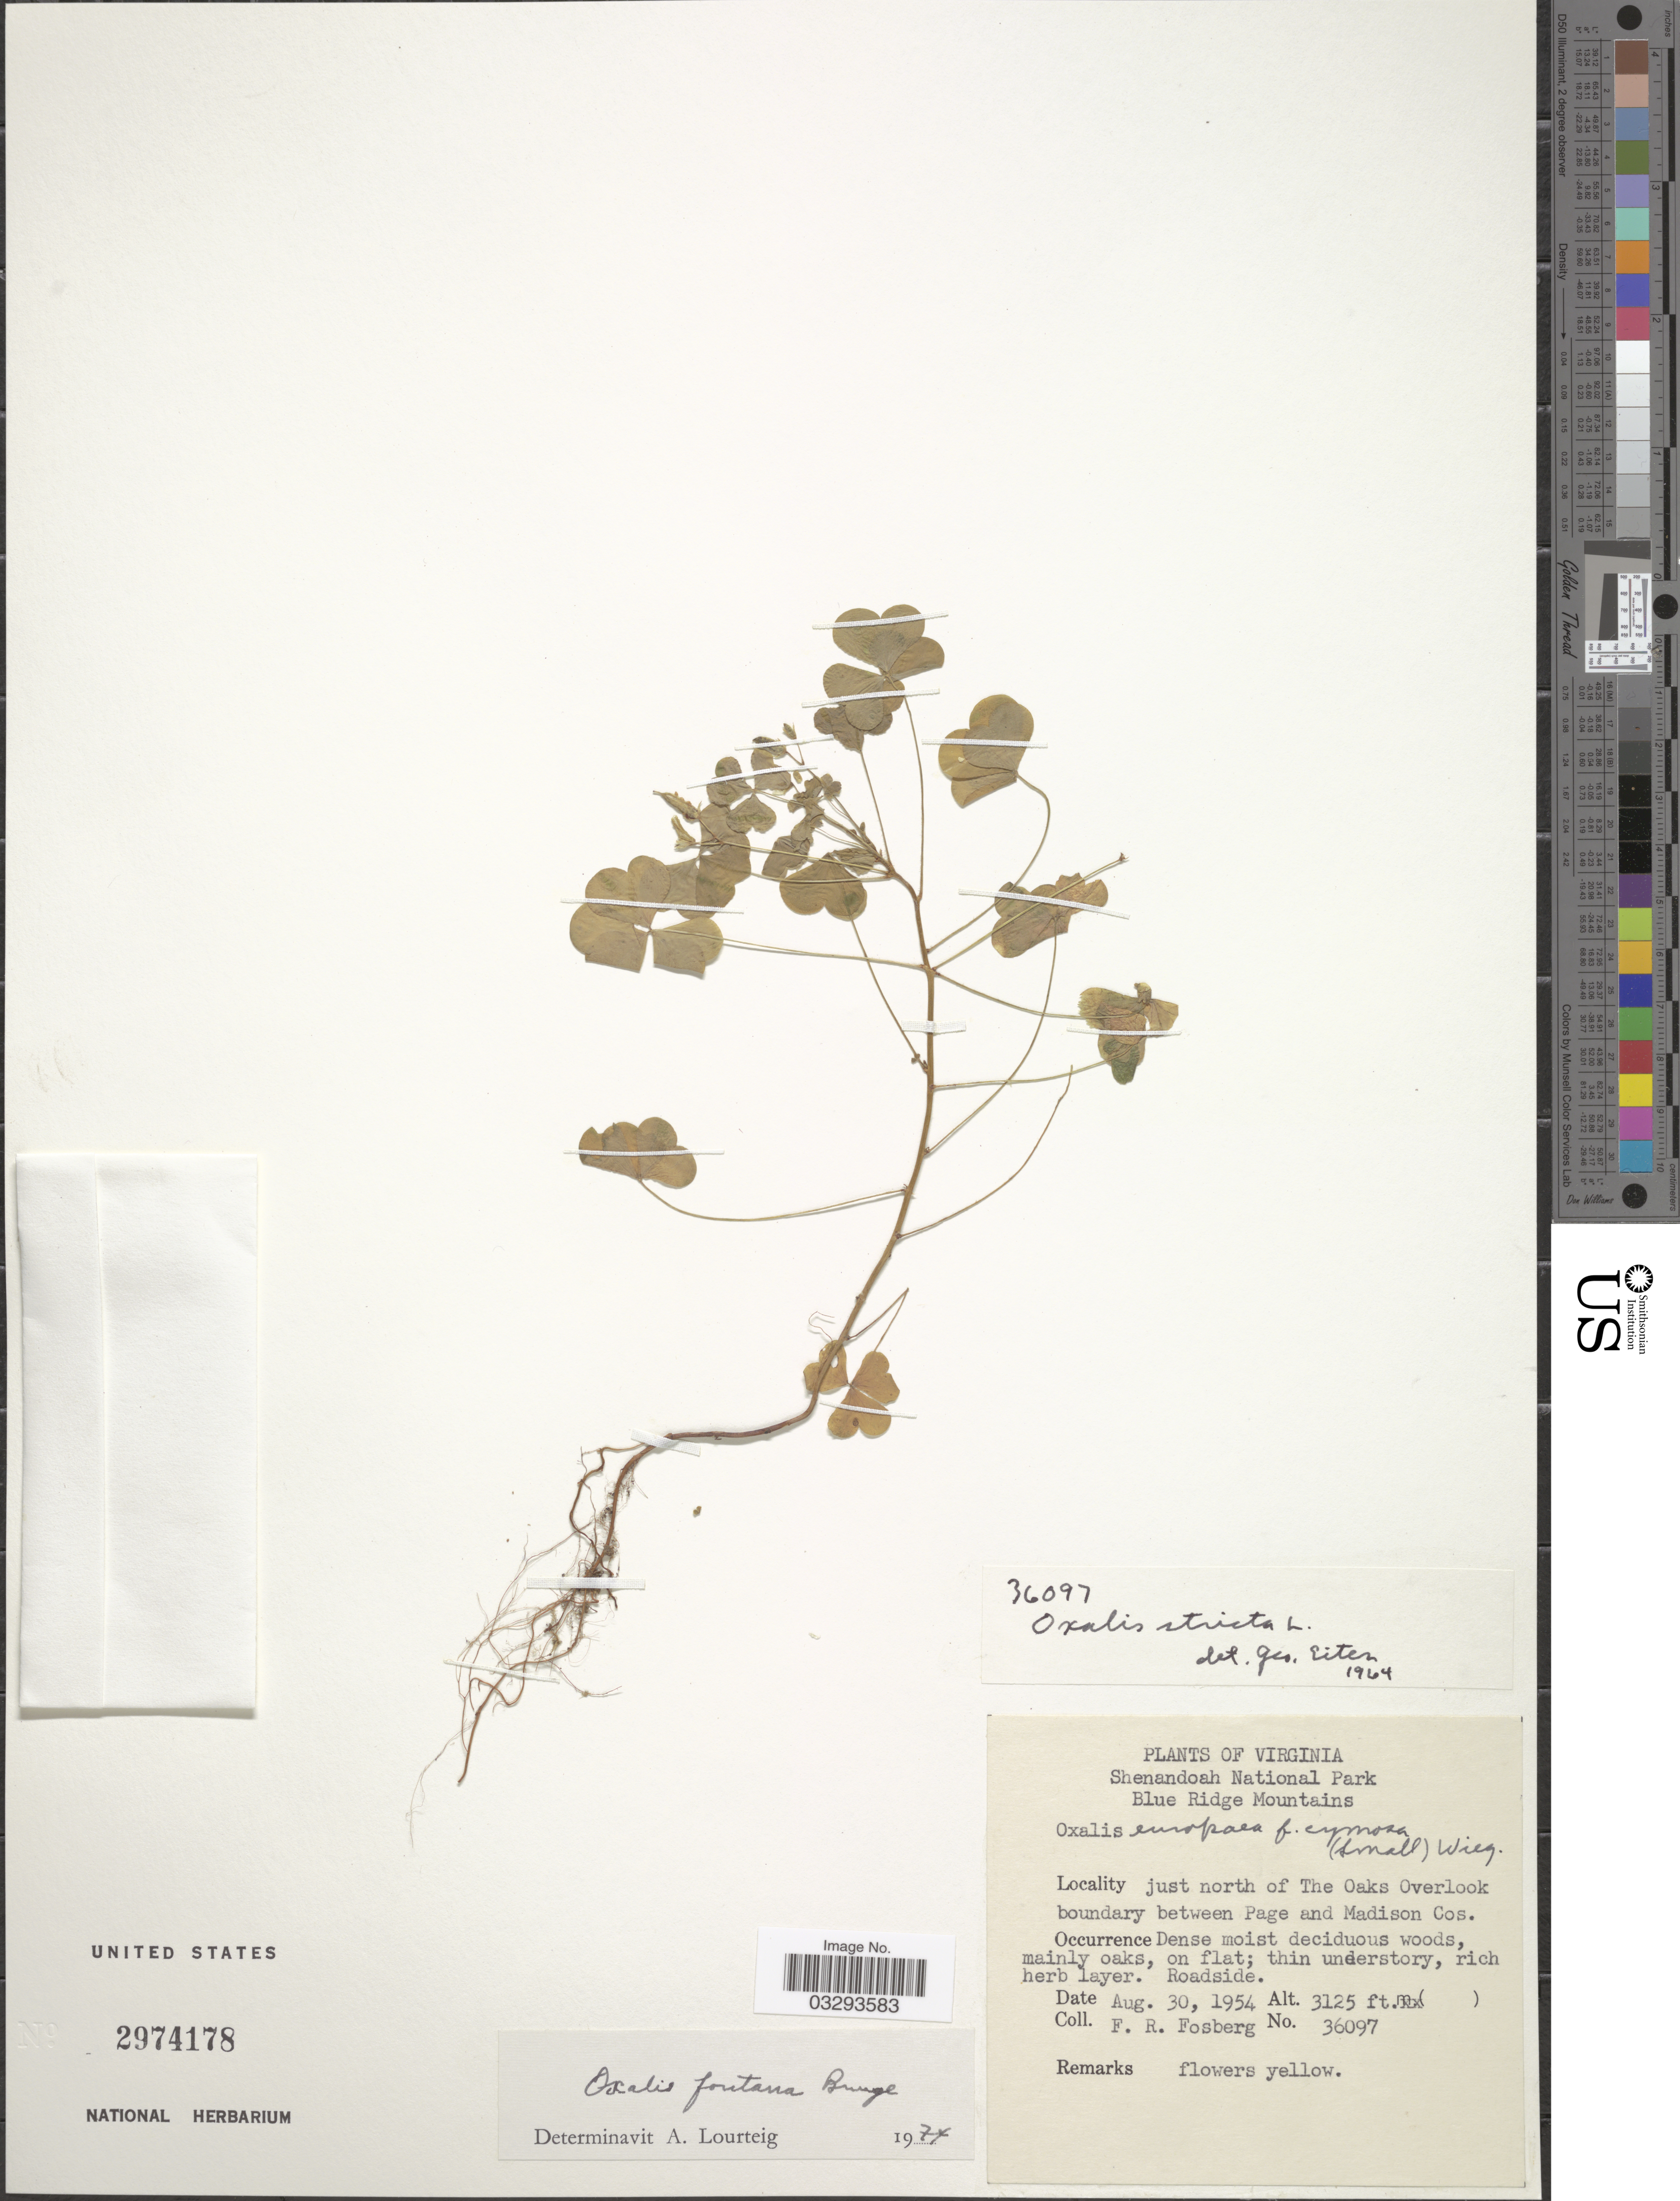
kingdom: Plantae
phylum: Tracheophyta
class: Magnoliopsida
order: Oxalidales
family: Oxalidaceae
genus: Oxalis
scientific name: Oxalis fontana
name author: Bunge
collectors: F. R. Fosberg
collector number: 36097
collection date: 1954-08-30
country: United States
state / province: Virginia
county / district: Madison / Page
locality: Shenandoah National Park. Blue Ridge Mountains. Just north of The Oaks Overlook boundary between Page and Madison Cos.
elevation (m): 952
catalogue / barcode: US 2974178